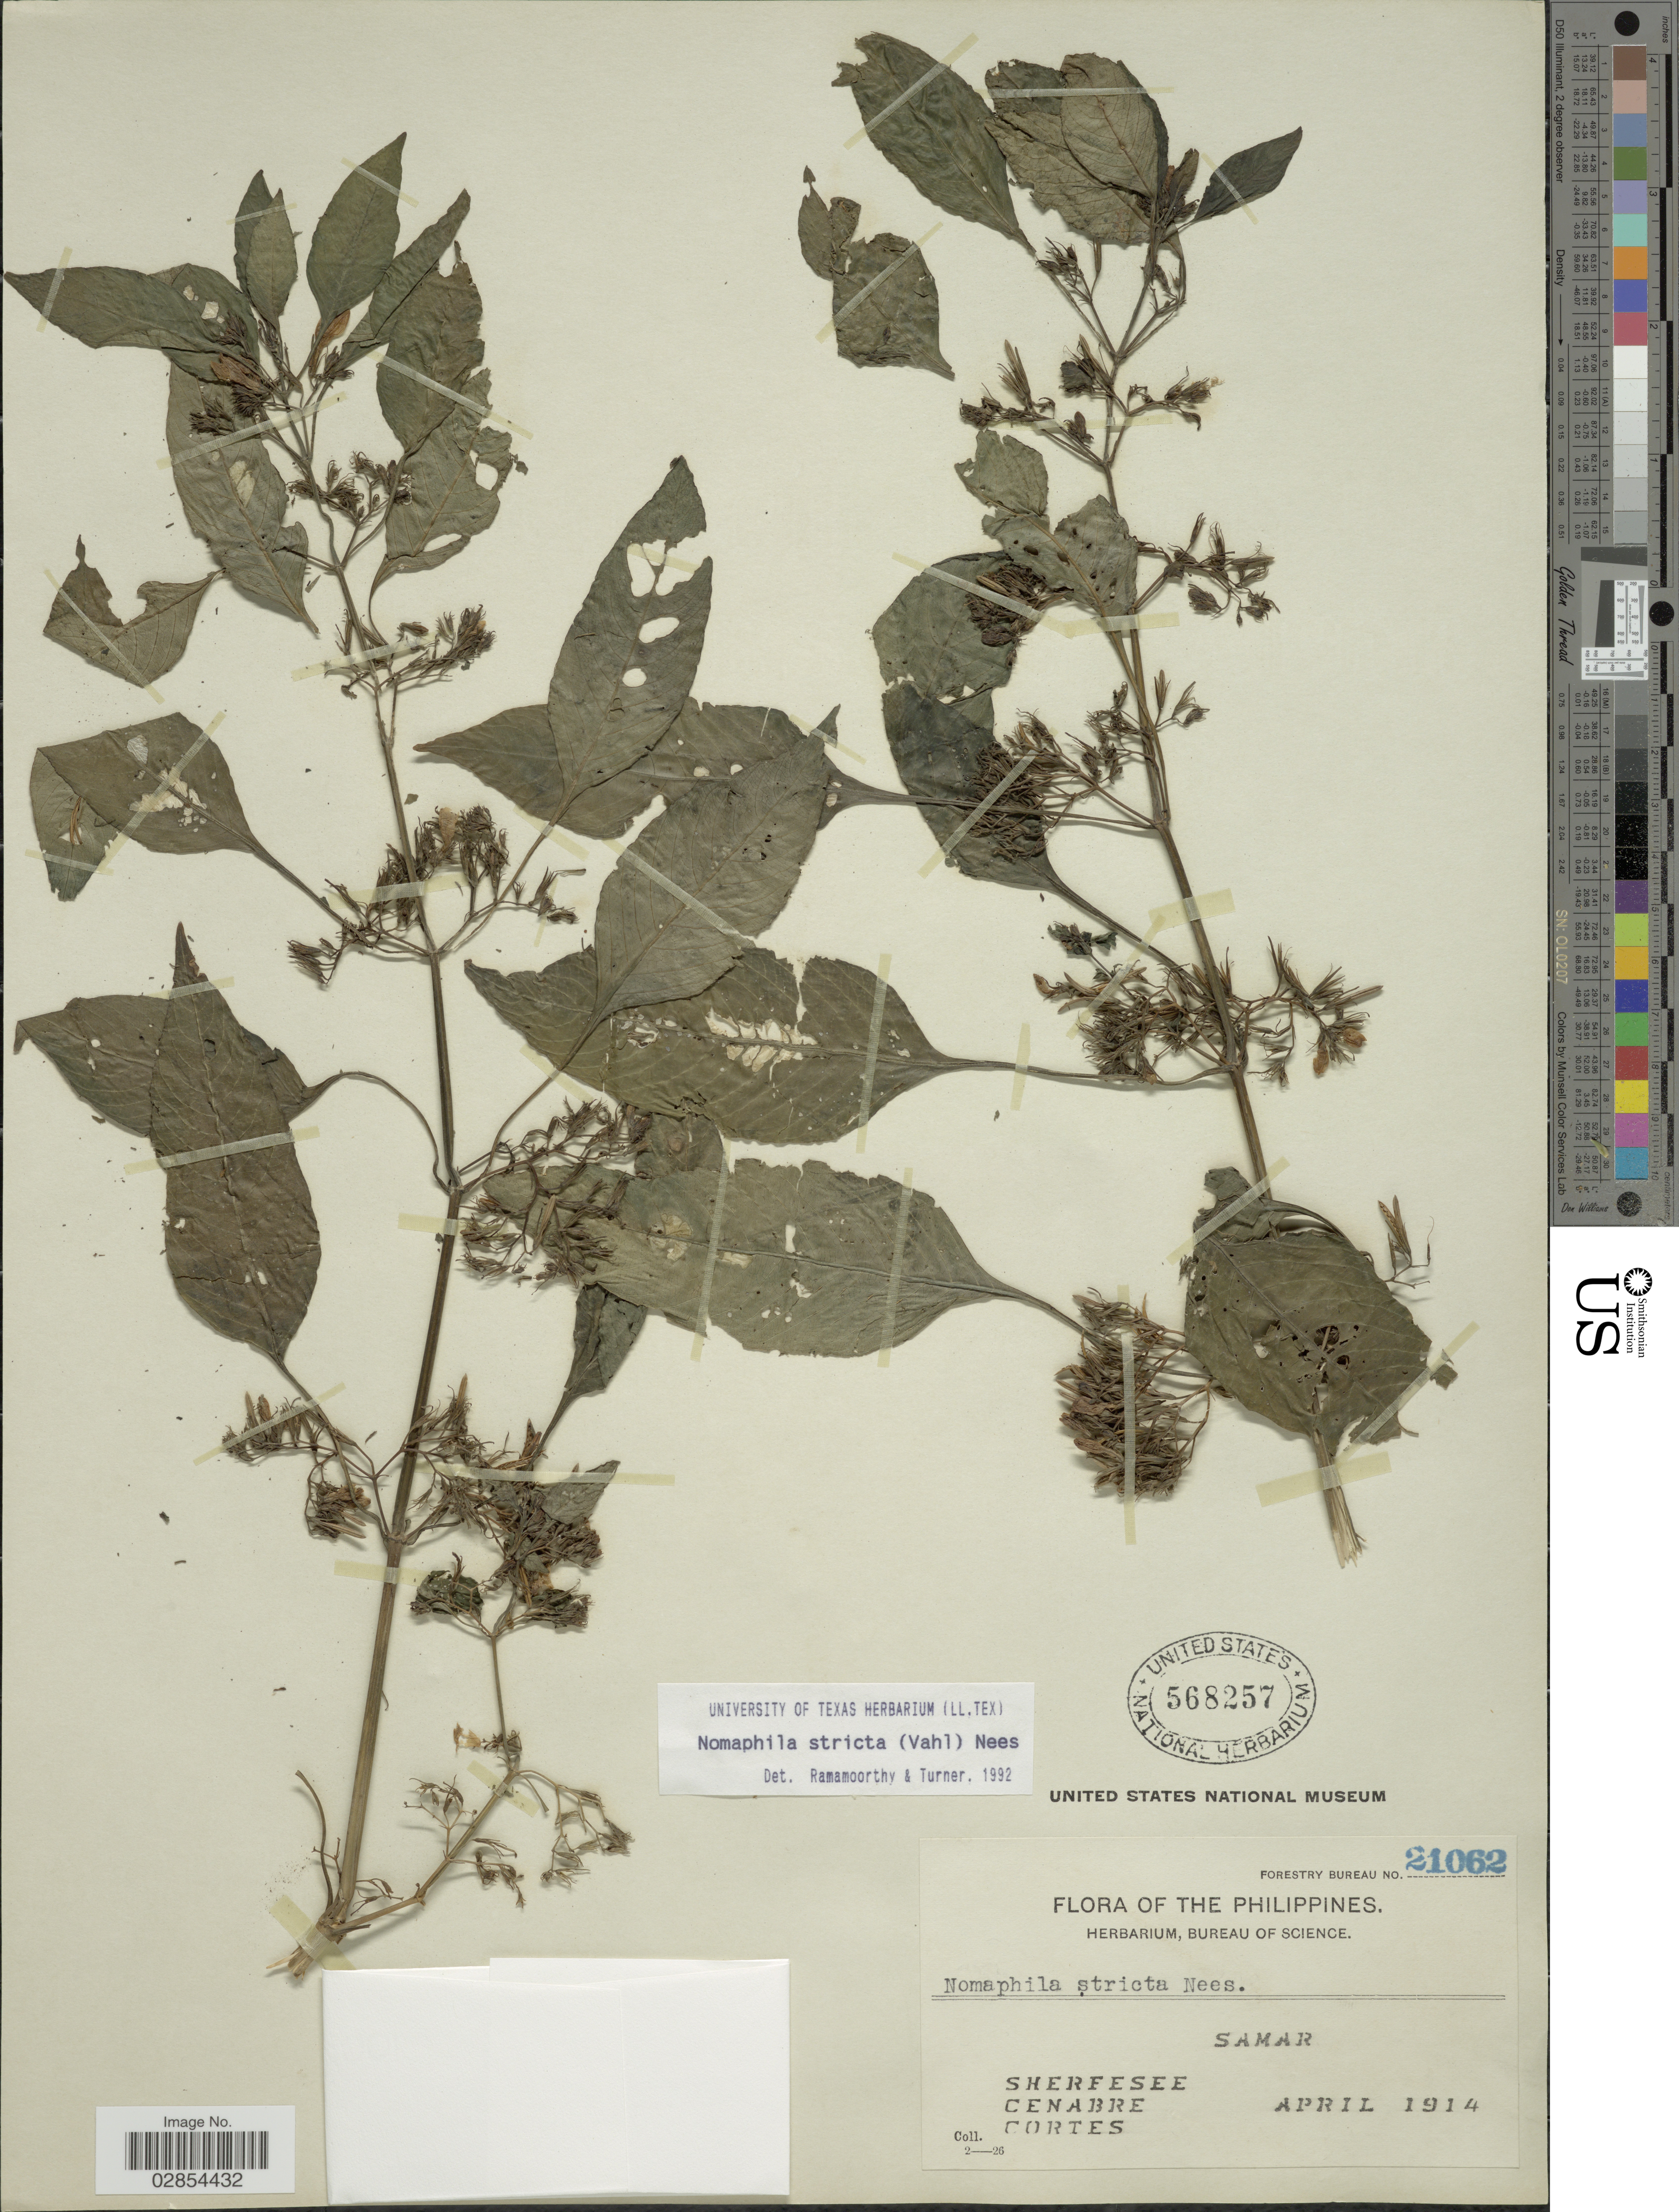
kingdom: Plantae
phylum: Tracheophyta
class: Magnoliopsida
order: Lamiales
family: Acanthaceae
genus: Hygrophila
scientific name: Hygrophila stricta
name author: Lindau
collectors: -. Sherfesee, -. Cenabre & -. Cortes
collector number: Forestry Bureau 21062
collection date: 1914-04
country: Philippines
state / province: Eastern Visayas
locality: Samar.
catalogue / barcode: US 568257